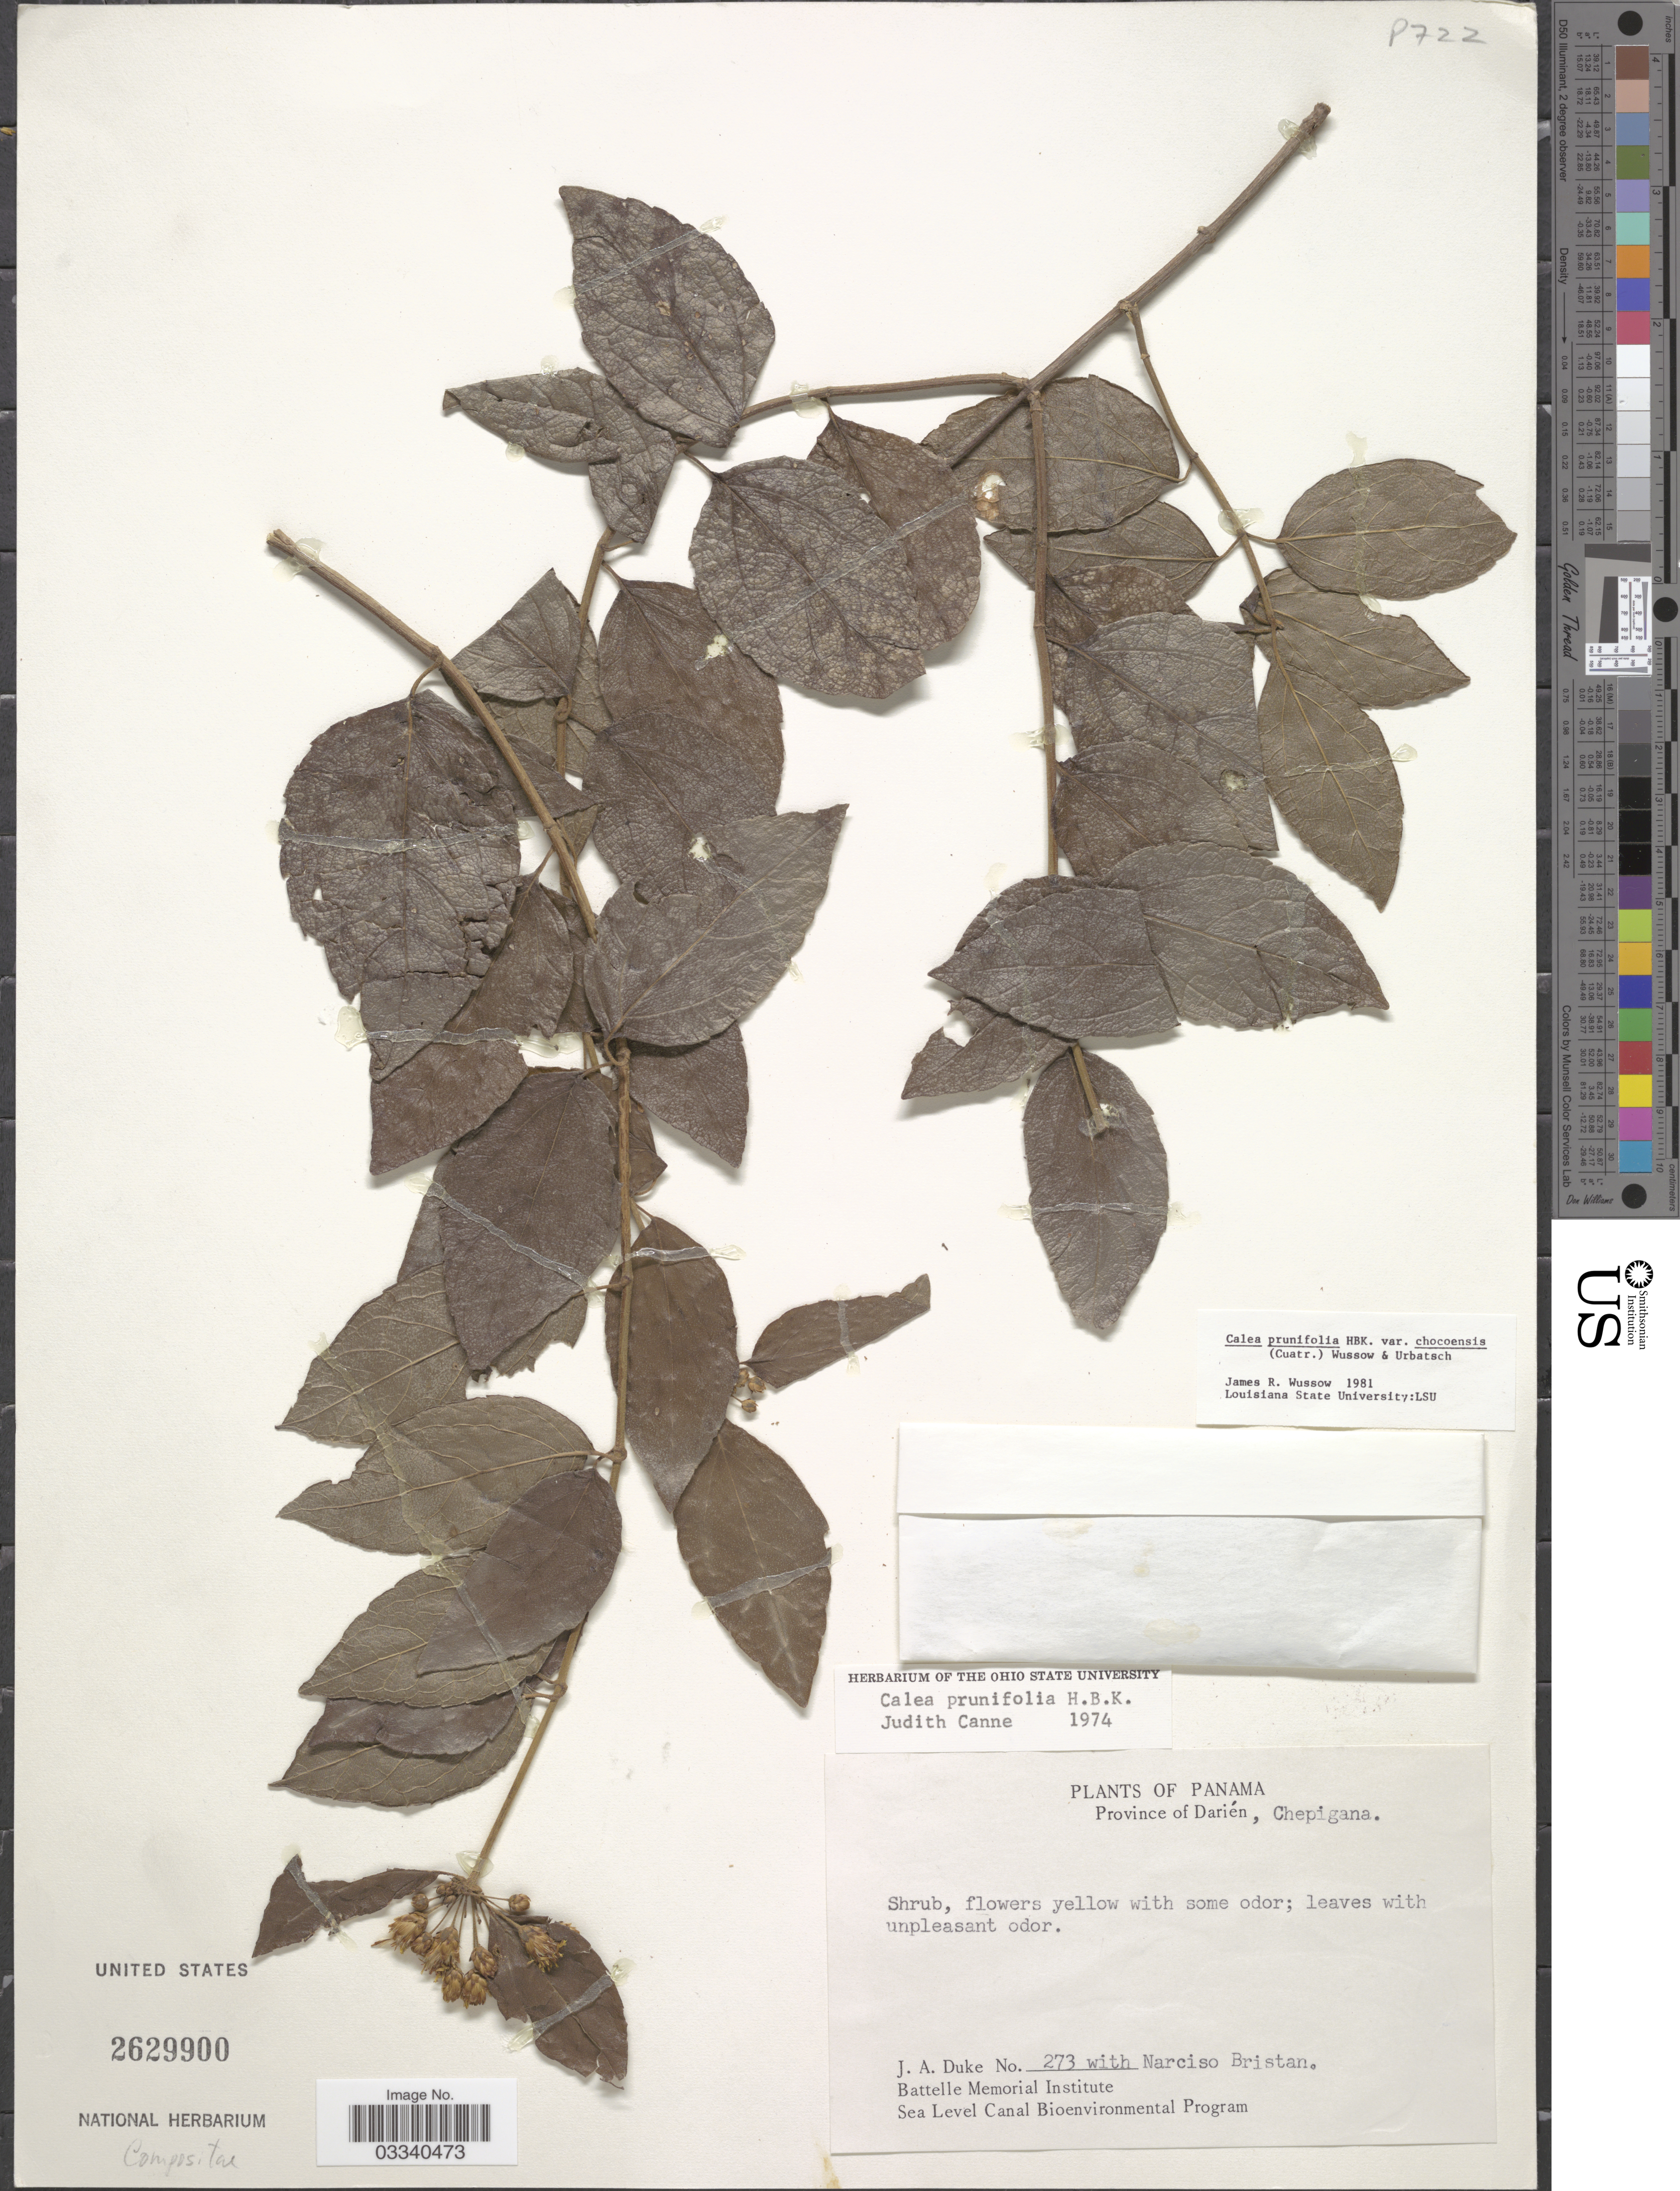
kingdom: Plantae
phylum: Tracheophyta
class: Magnoliopsida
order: Asterales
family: Asteraceae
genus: Calea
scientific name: Calea prunifolia var. chocoensis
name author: Kunth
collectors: J. A. Duke & N. Bristan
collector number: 273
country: Panama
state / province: Darién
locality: Chepigana.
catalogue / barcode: US 2629900